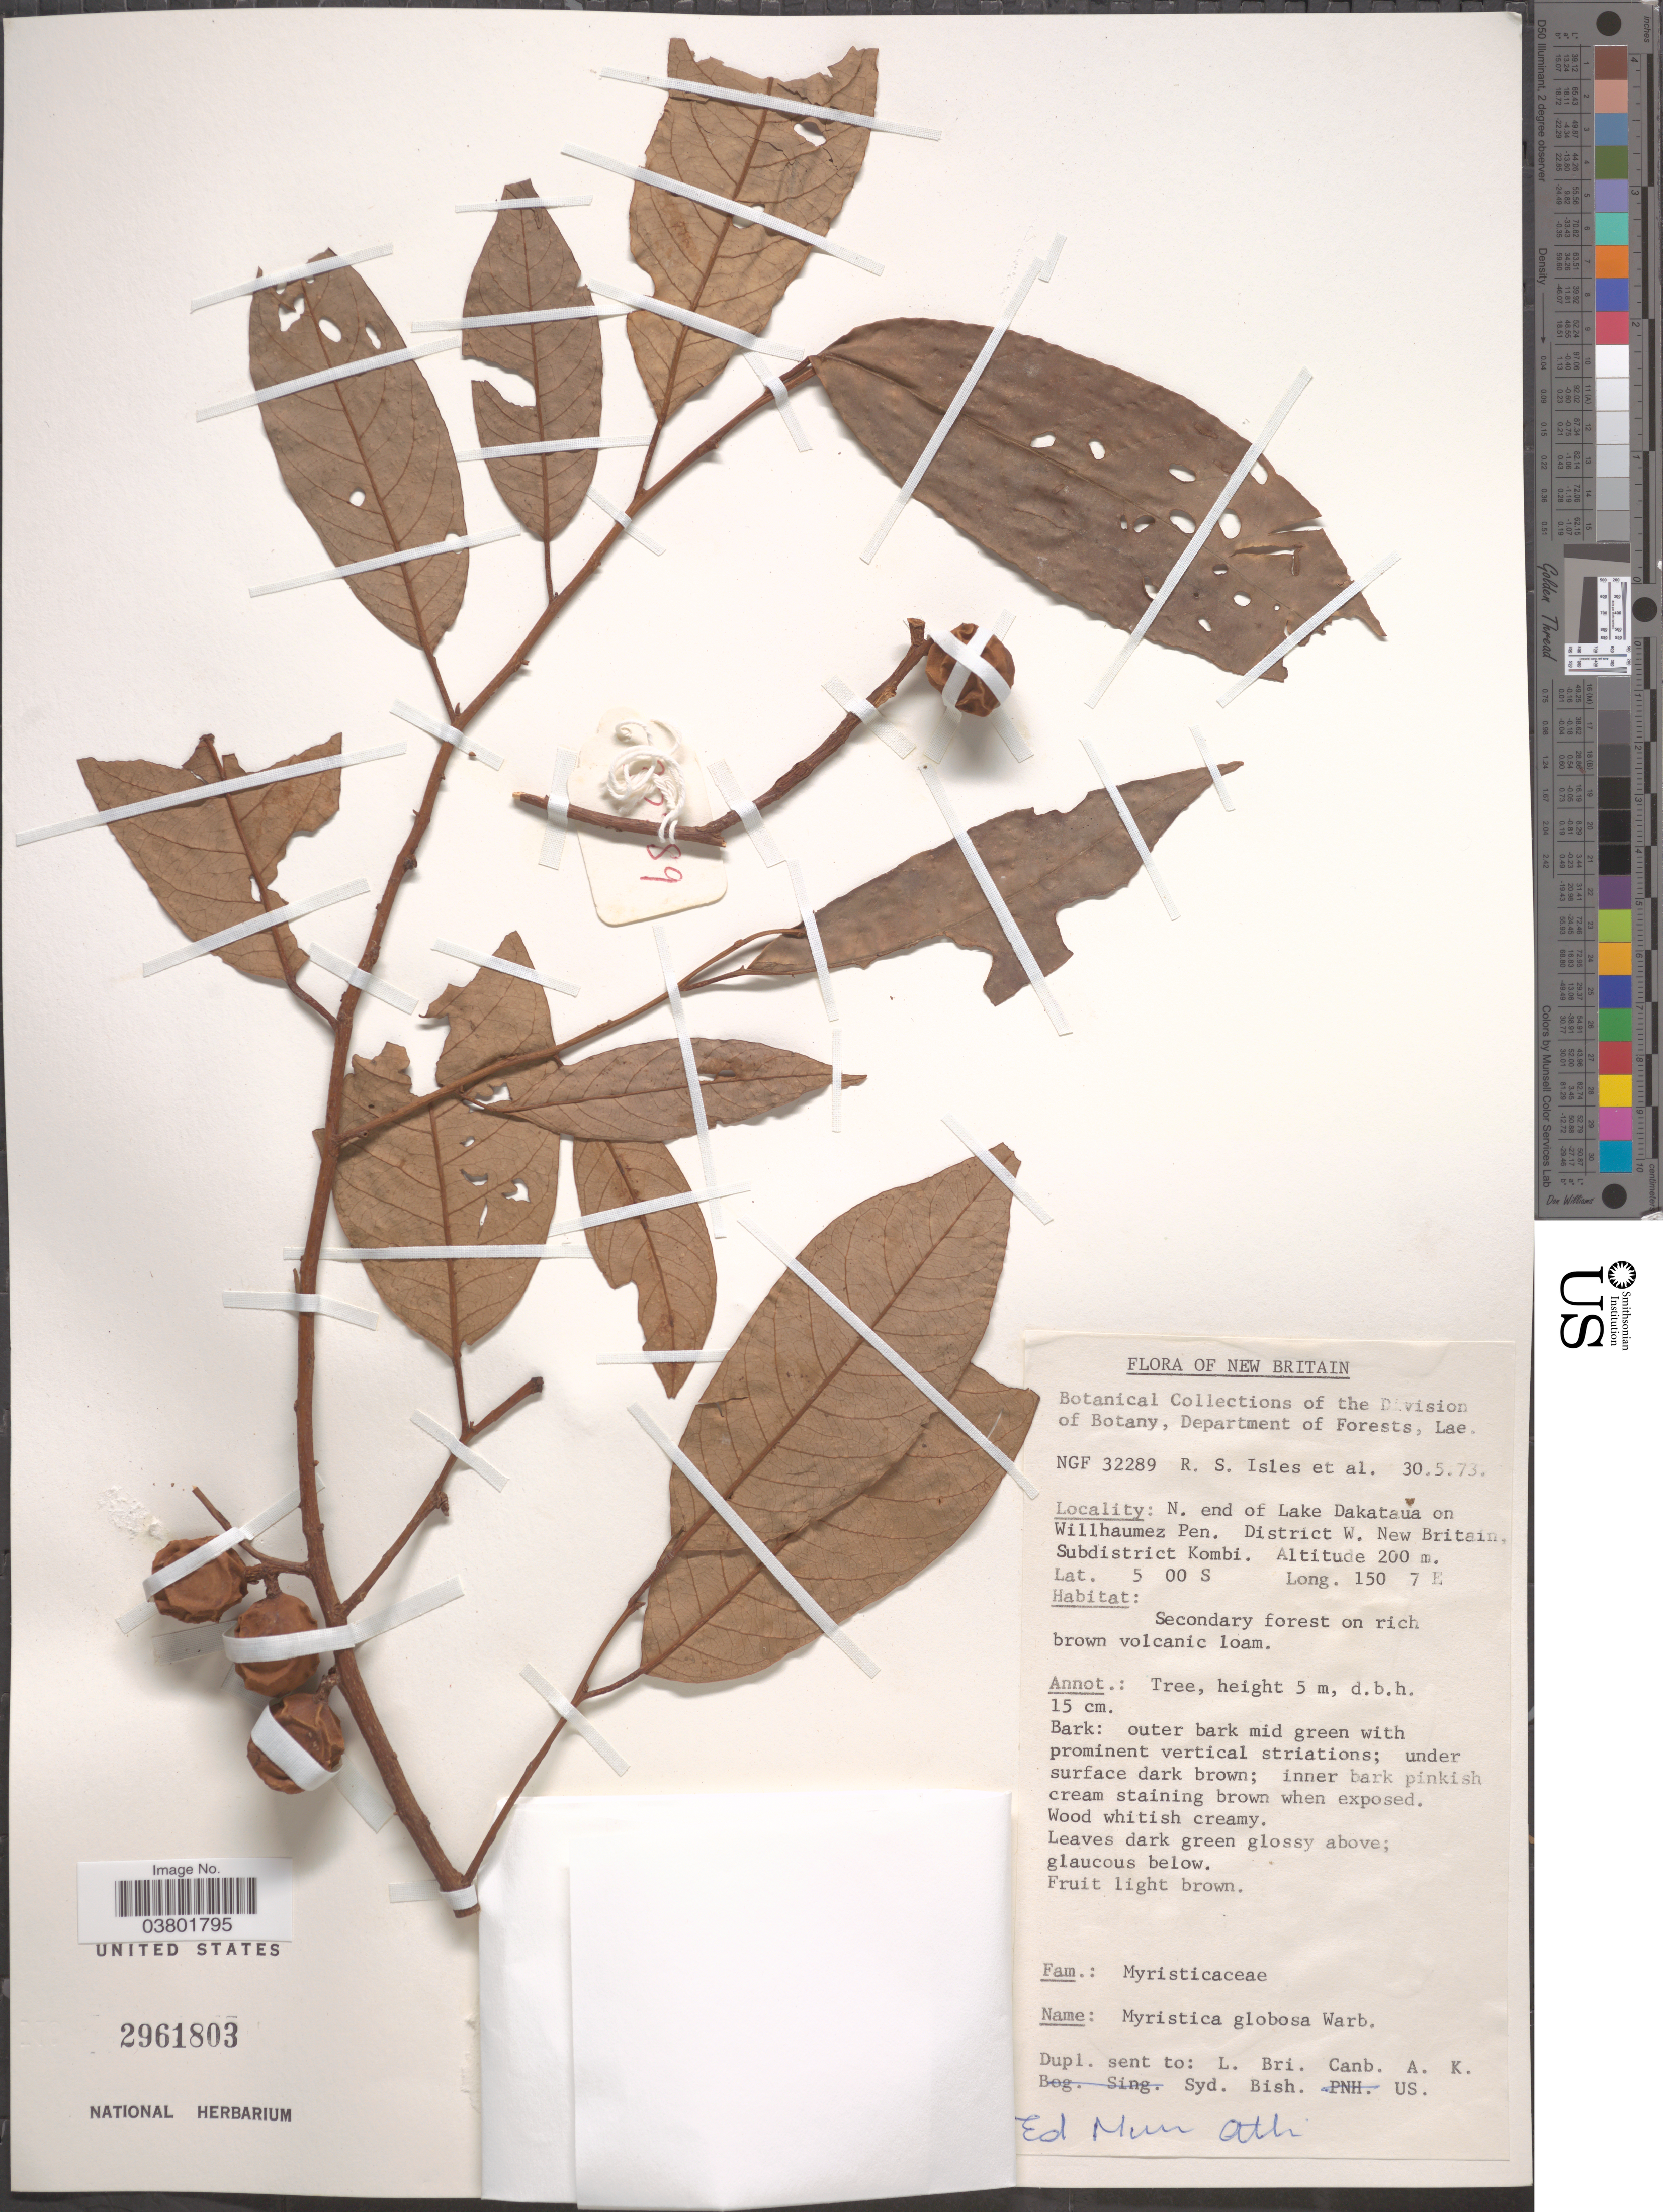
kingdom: Plantae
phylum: Tracheophyta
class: Magnoliopsida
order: Magnoliales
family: Myristicaceae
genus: Myristica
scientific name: Myristica globosa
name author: Warb.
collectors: R. Isles & et al.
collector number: NGF32289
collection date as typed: Transcribed d/m/y: 30/5/73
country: Papua New Guinea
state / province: West New Britain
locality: New Britain. N. end of Lake Dakataua on Willhaumez Pen. District W. New Britain, Subdistrict Kombi.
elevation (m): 200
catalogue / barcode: US 2961803